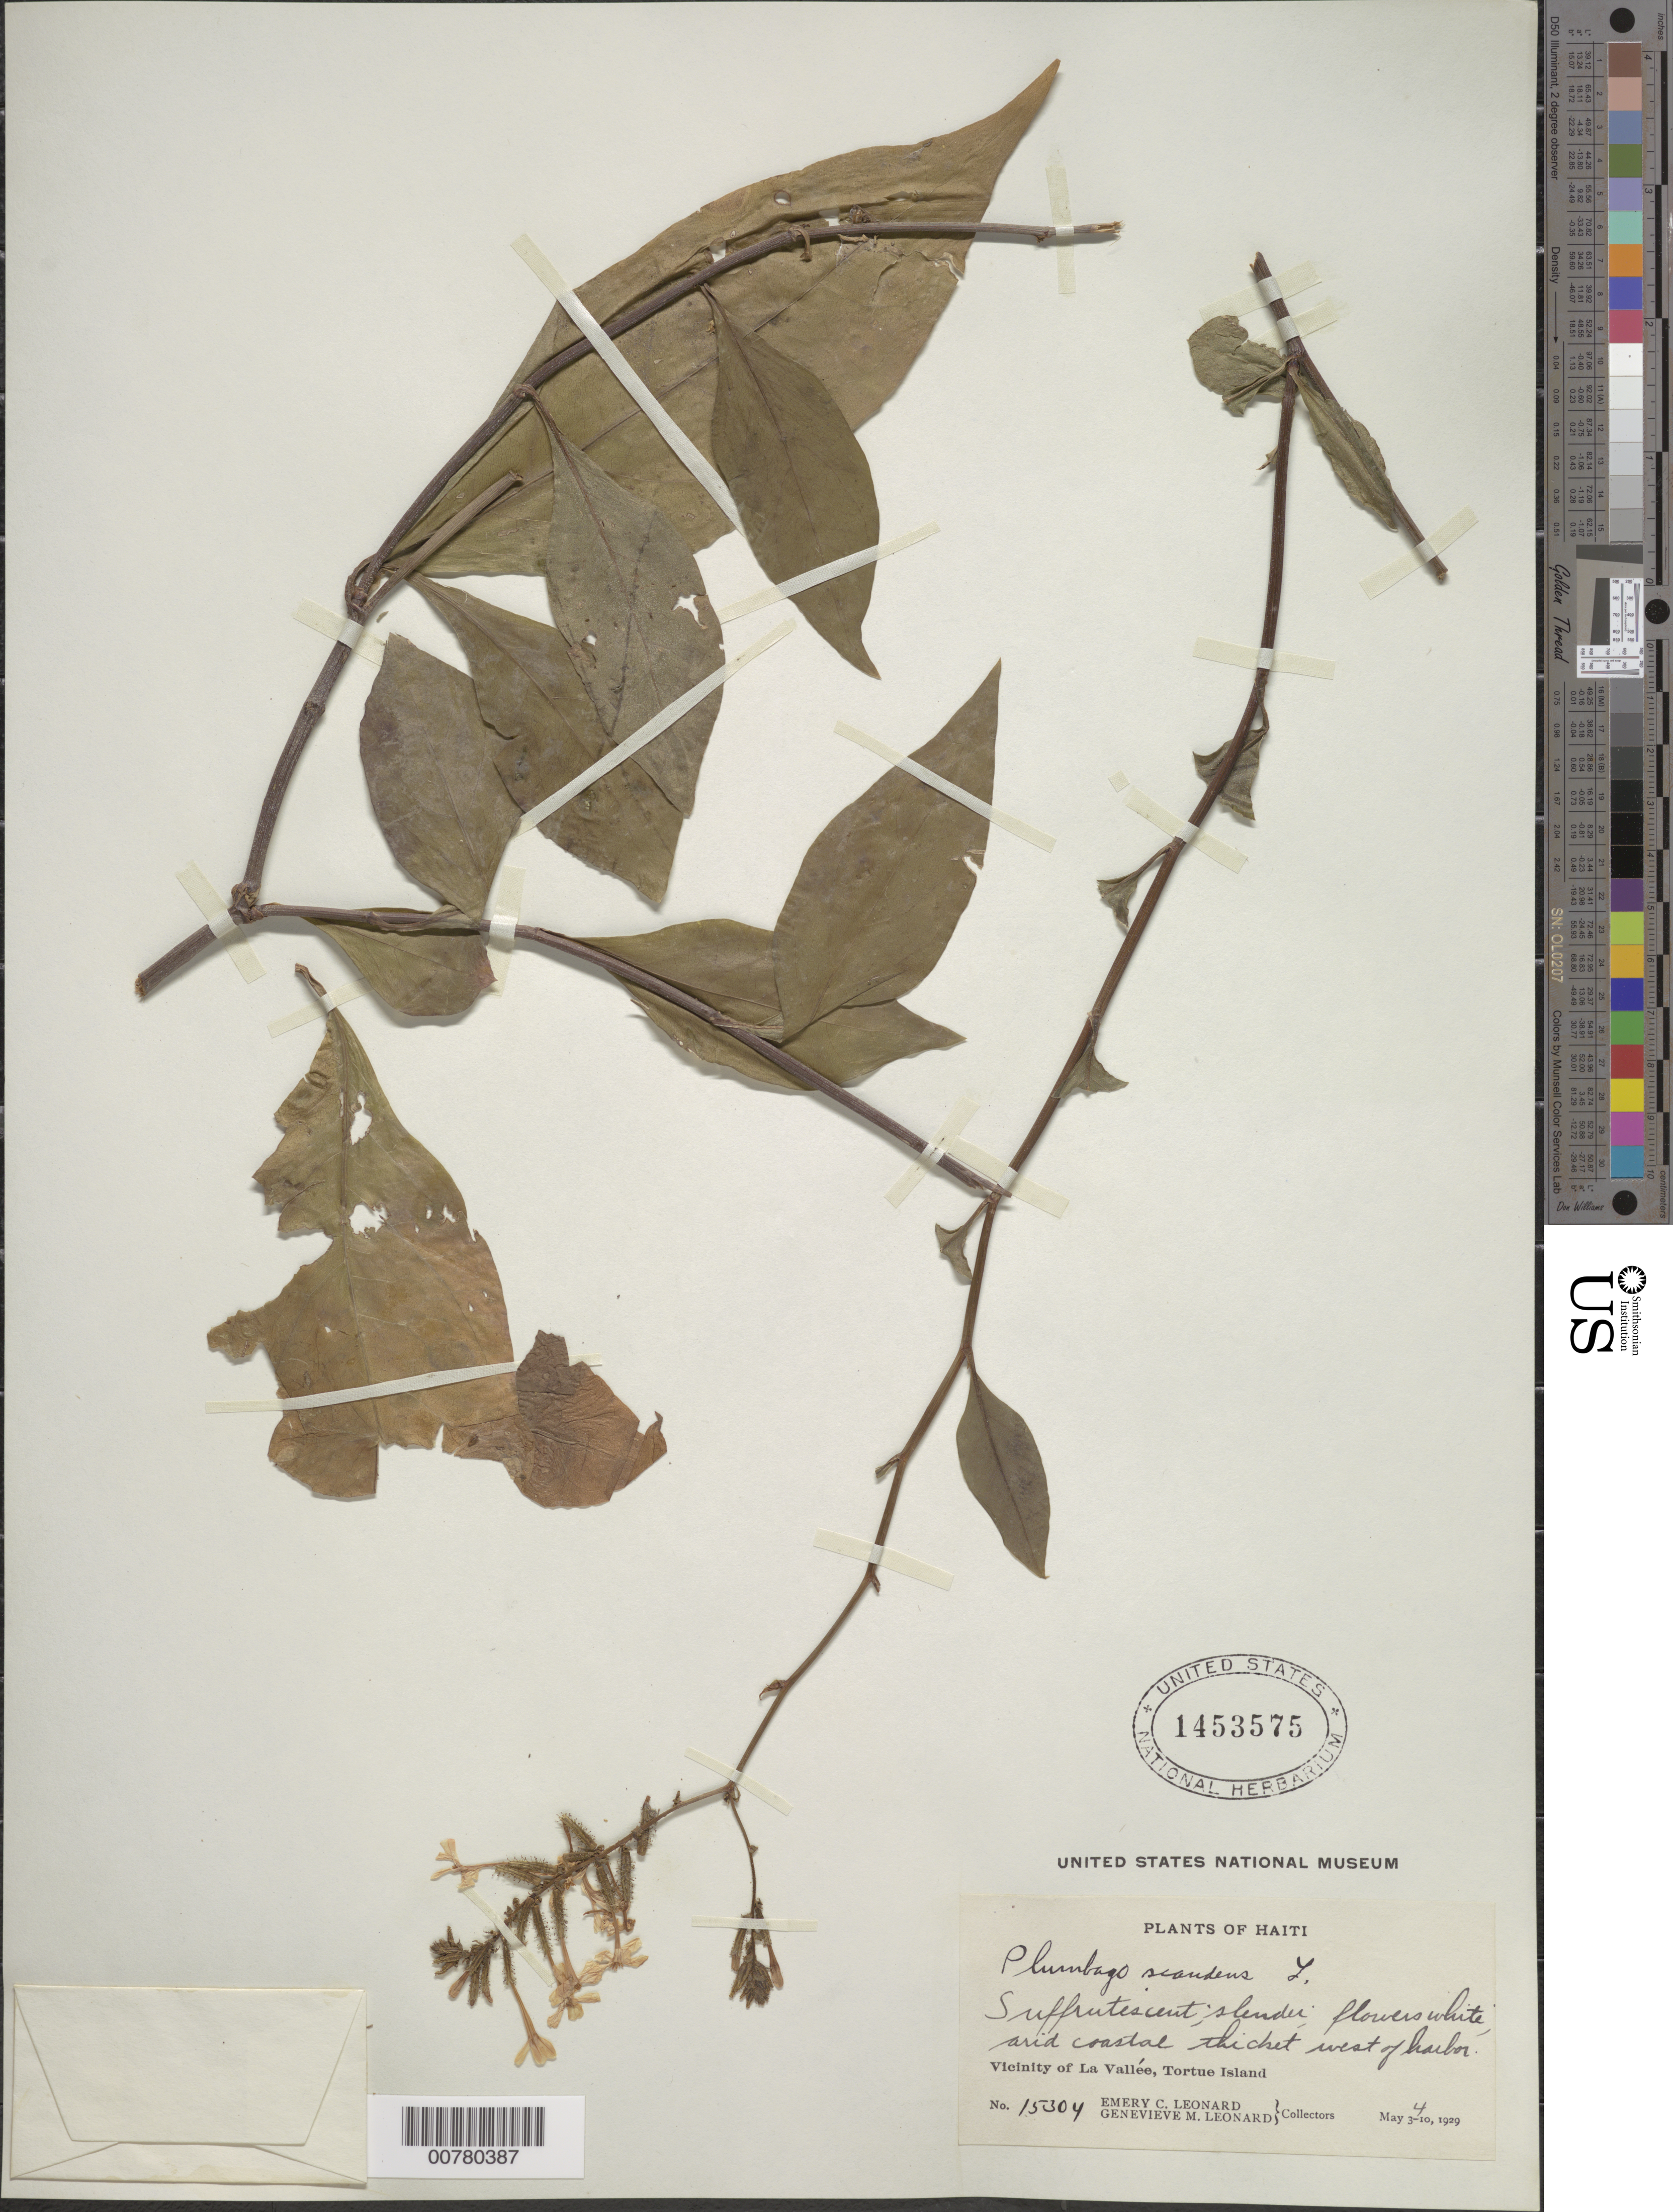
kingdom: Plantae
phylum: Tracheophyta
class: Magnoliopsida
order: Caryophyllales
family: Plumbaginaceae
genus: Plumbago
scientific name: Plumbago scandens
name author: L.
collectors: E. C. Leonard & G. M. Leonard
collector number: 15304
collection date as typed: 04 May 1929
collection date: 1929-05-04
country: Haiti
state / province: Nord-Óuest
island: Île de la Tortue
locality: Tortue Island, vicinity of La Vallée, west of harbor.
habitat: Arid coastal thicket.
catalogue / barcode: US 1453575